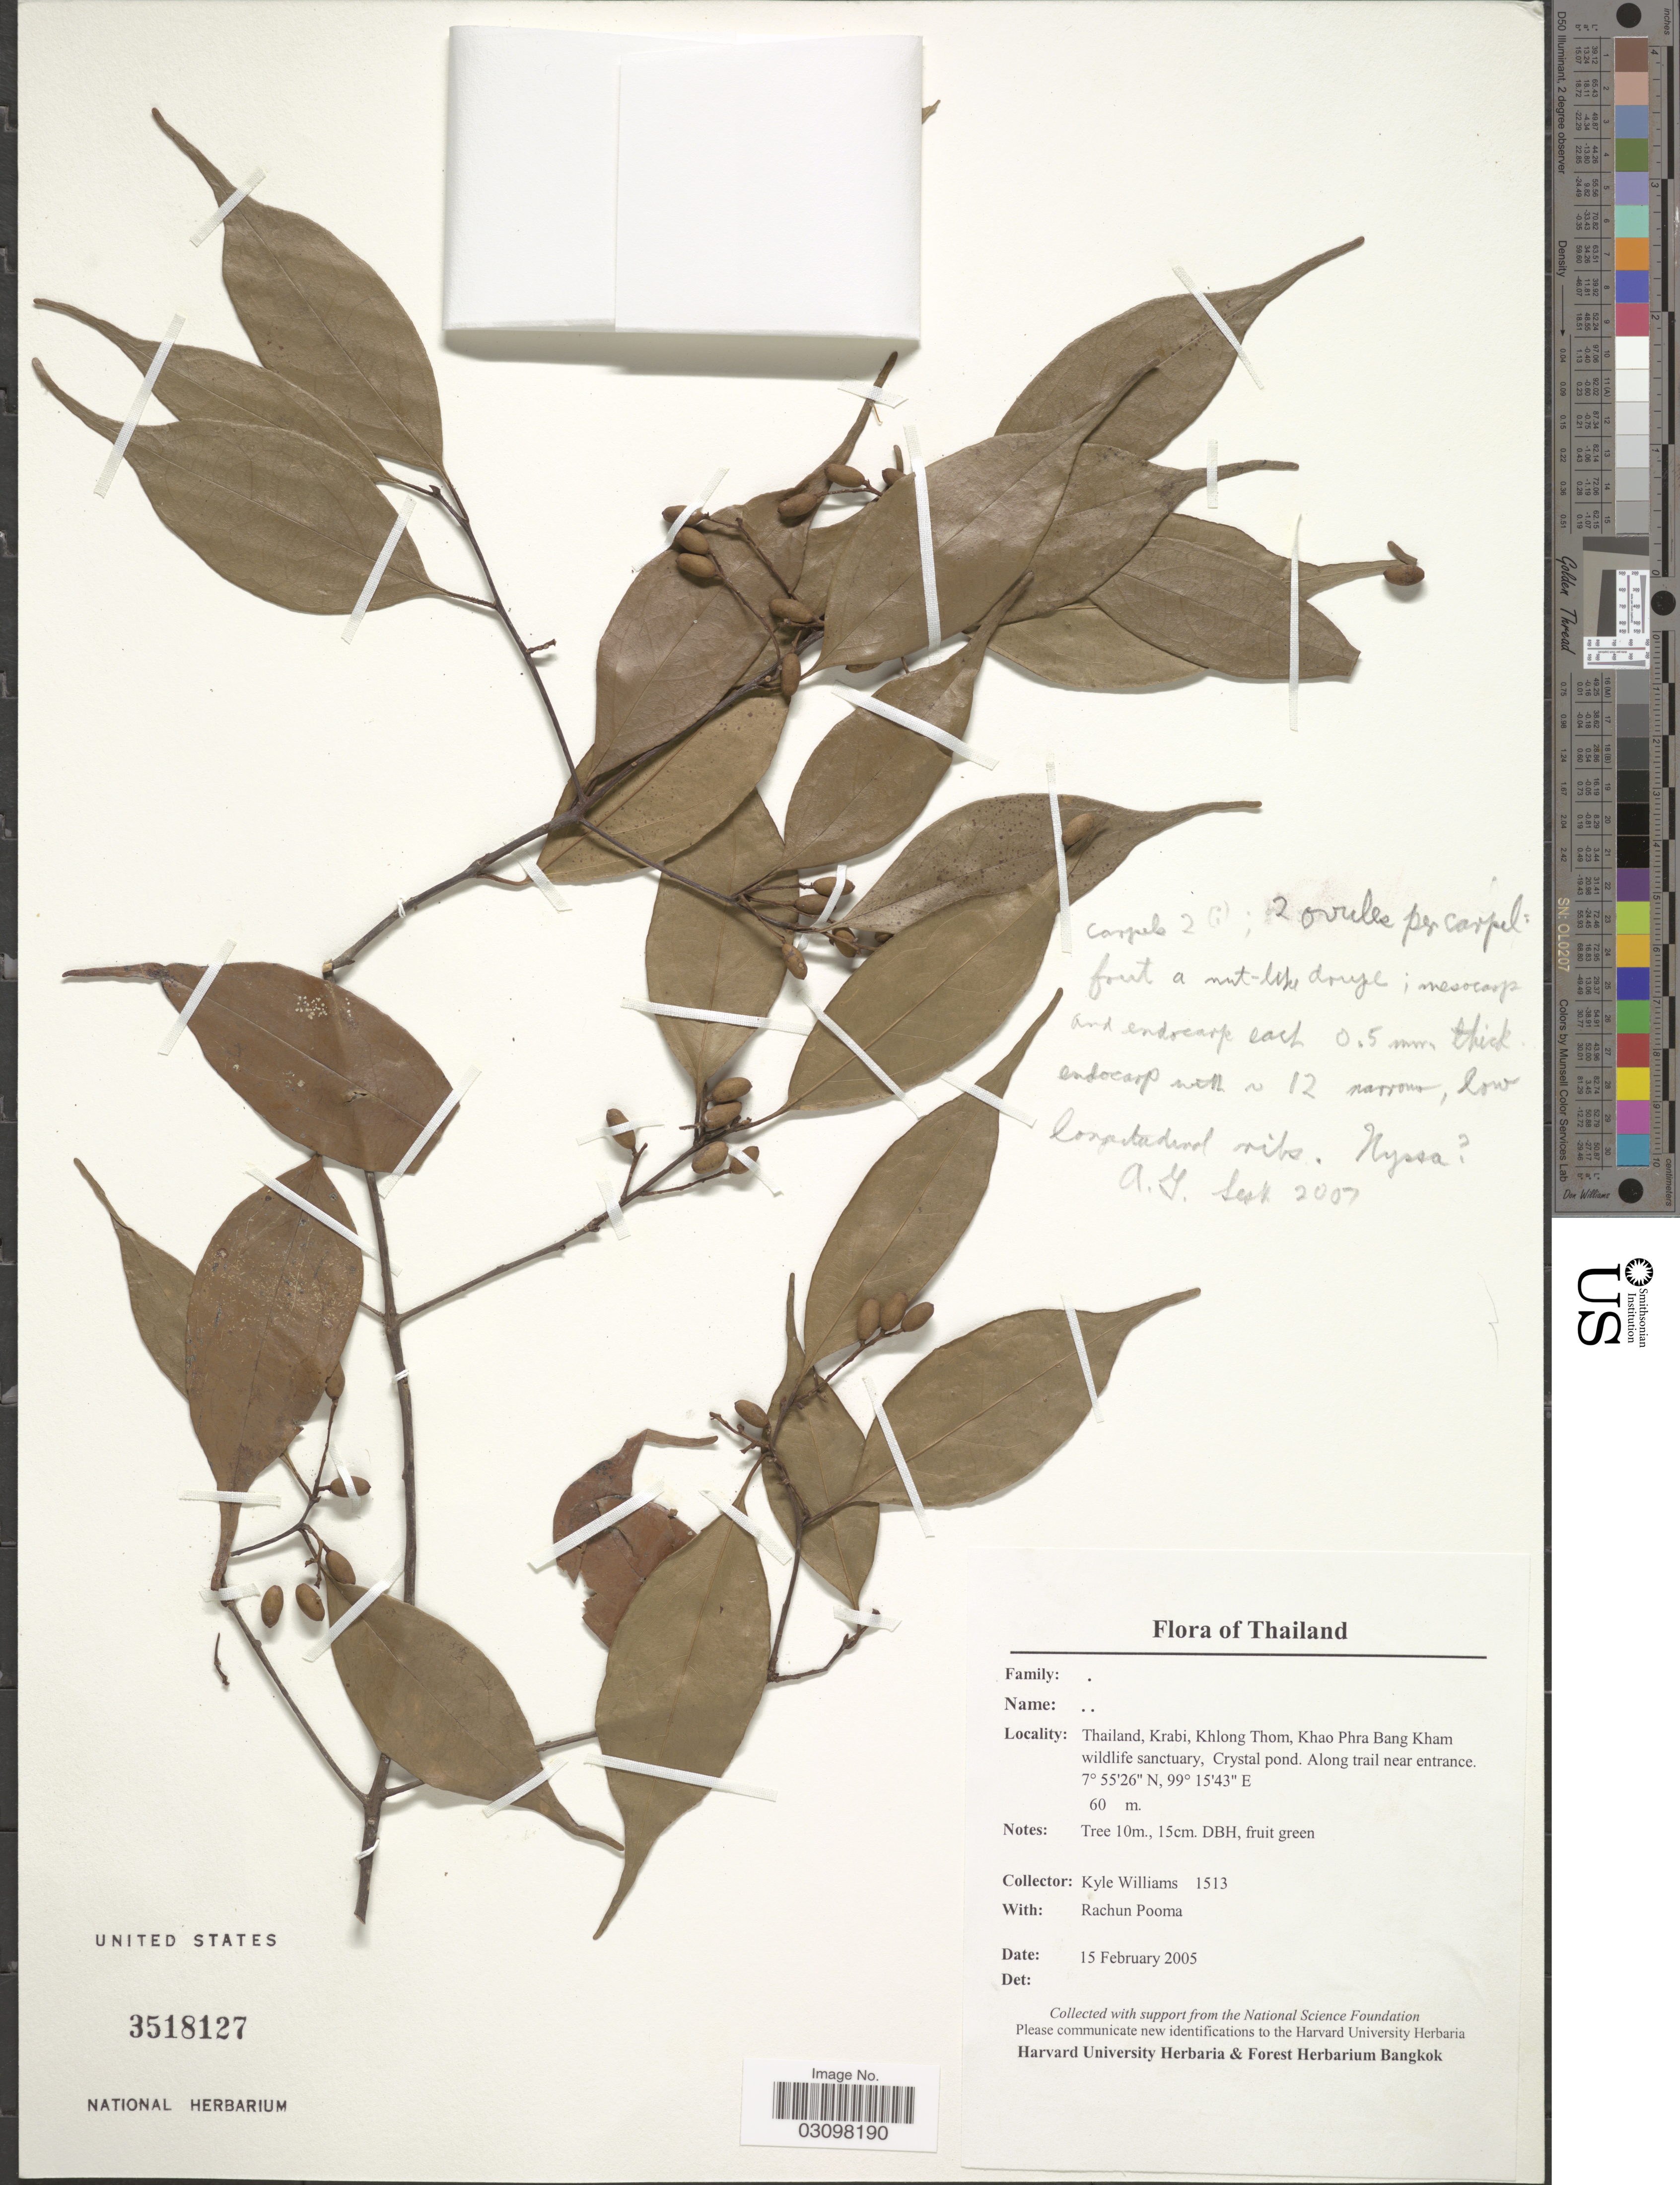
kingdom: Plantae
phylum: Tracheophyta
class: Magnoliopsida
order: Cornales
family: Nyssaceae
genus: Nyssa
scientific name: Nyssa sp.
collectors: K. J. Williams & R. Pooma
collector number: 1513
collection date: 2005-02-15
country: Thailand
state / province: Krabi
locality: Khlong Thom, Khao Phra Bang Kham wildlife sanctuary. Along trail near entrance.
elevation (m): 60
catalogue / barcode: US 3518127